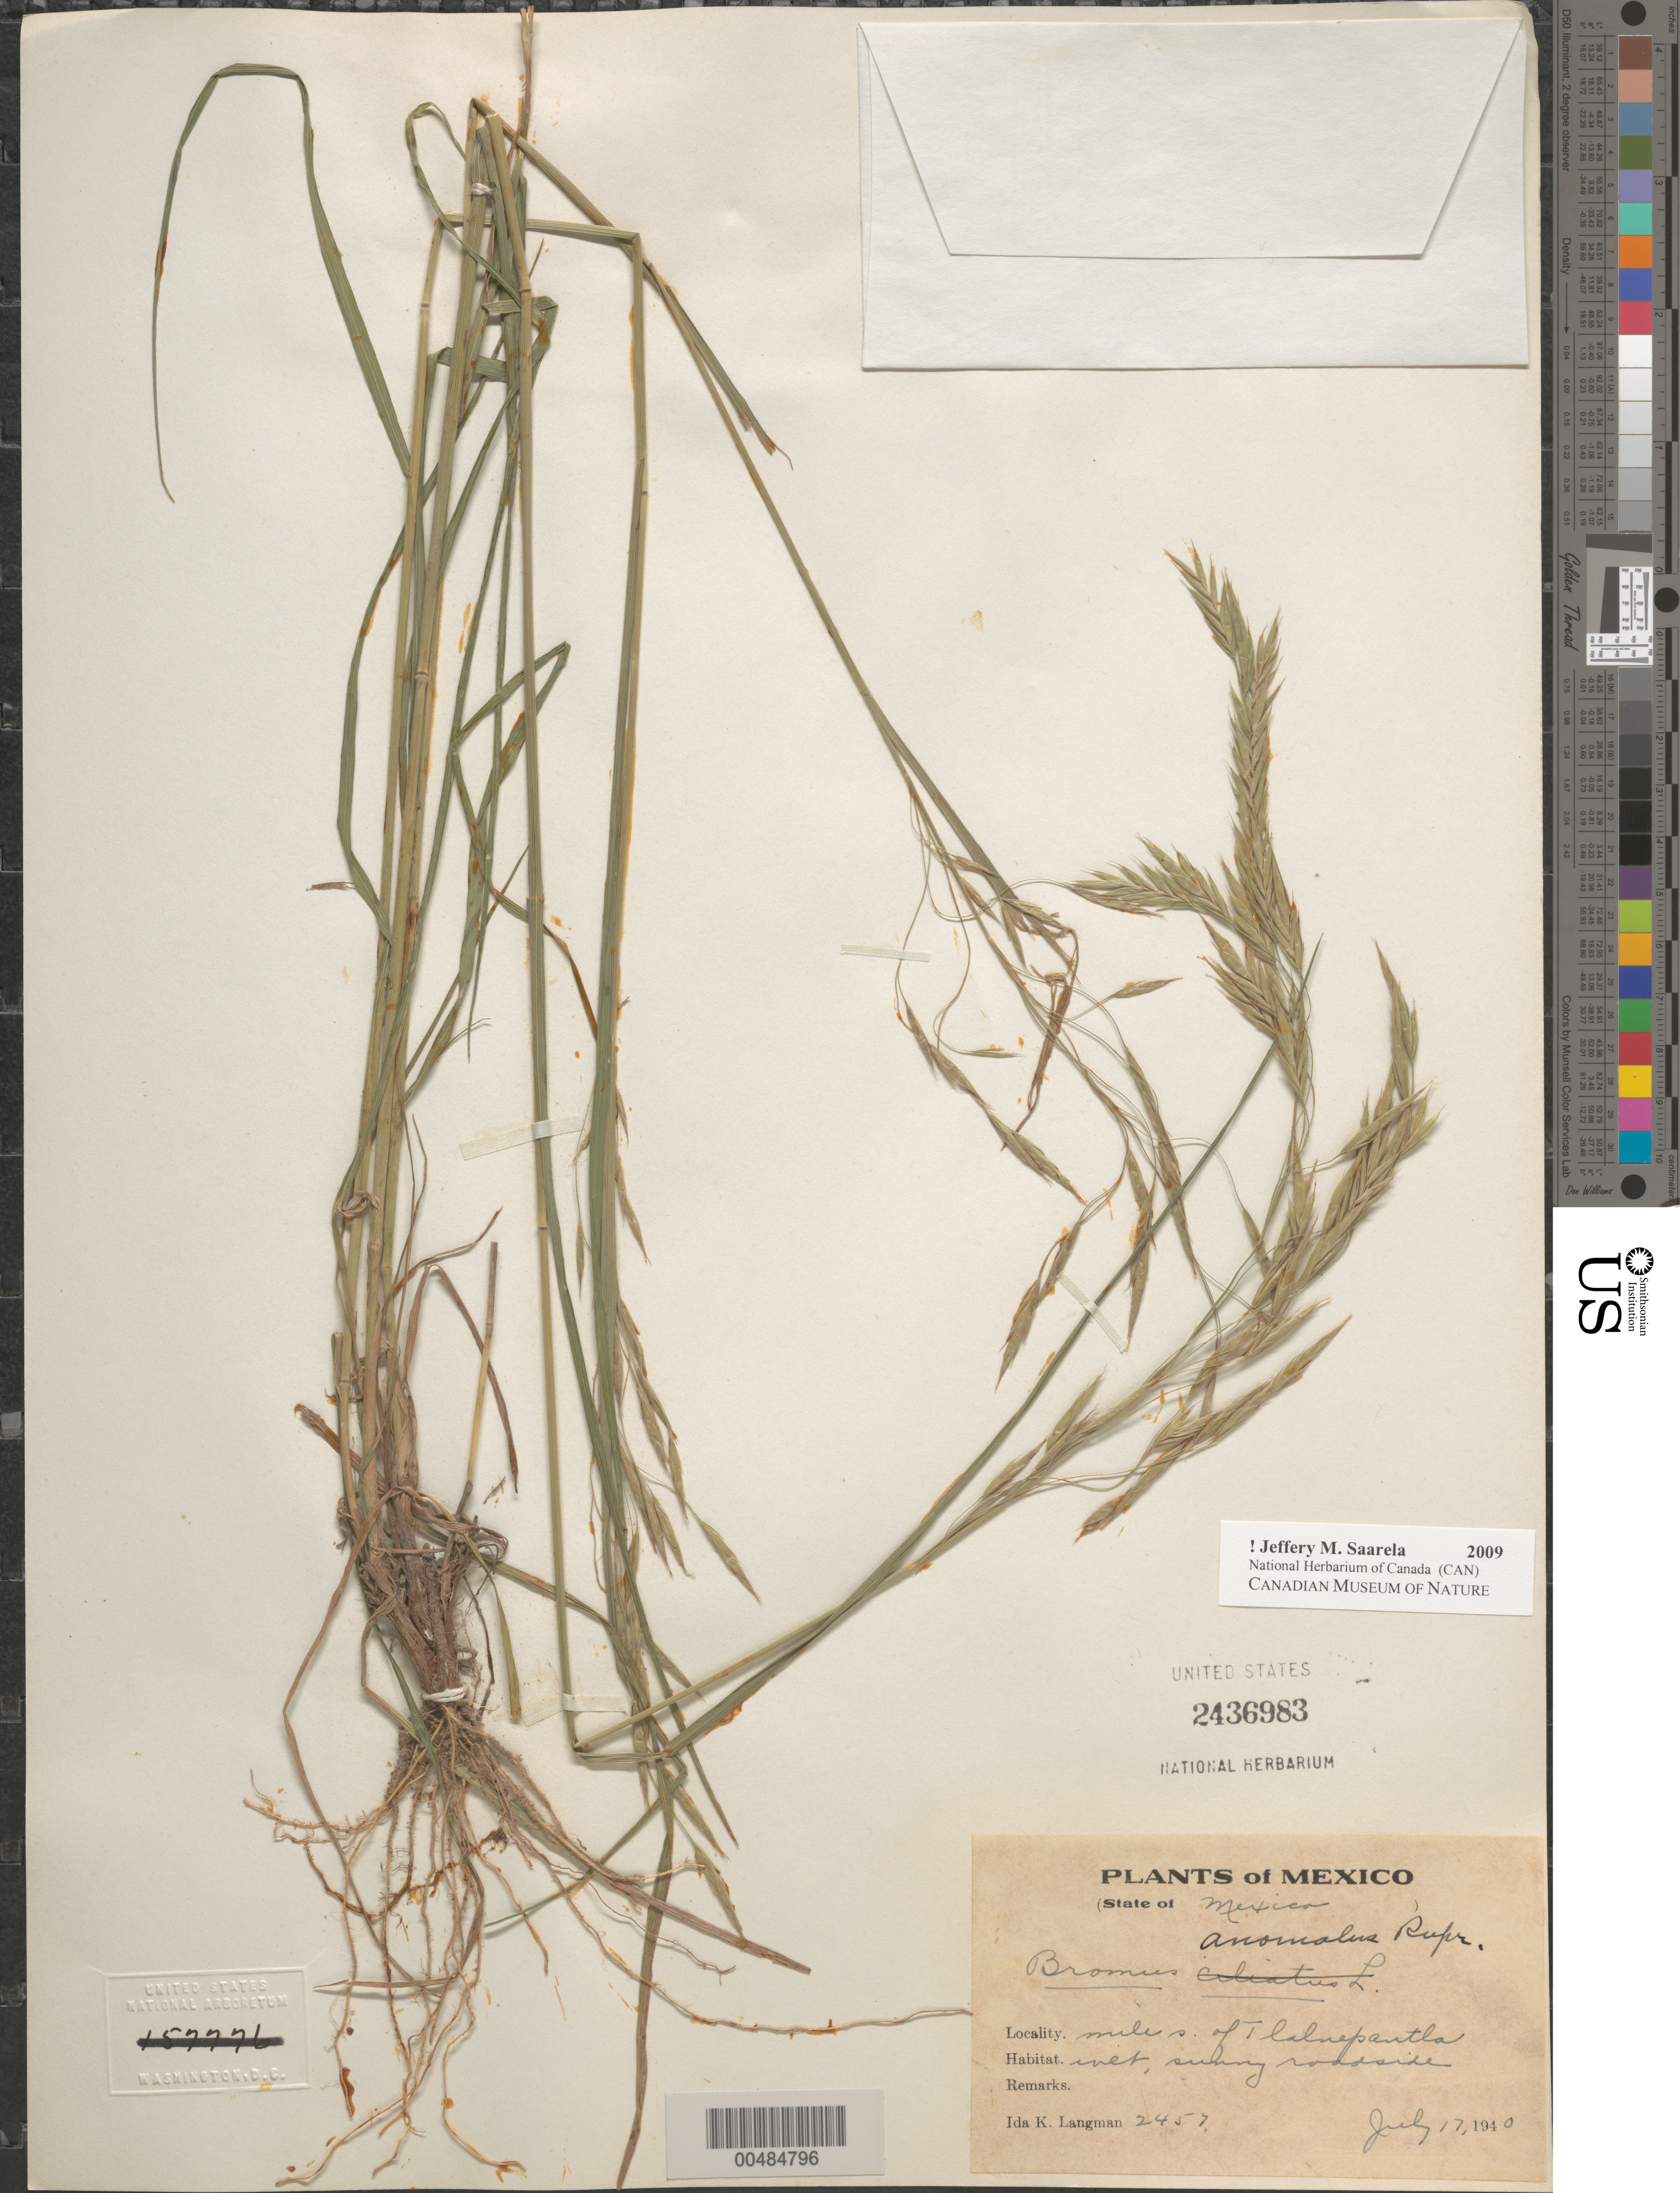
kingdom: Plantae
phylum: Tracheophyta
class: Liliopsida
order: Poales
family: Poaceae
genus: Bromus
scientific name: Bromus anomalus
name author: Rupr. ex E. Fourn.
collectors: I. Langman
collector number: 2457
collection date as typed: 17 Jul 1940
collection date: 1940-07-17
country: Mexico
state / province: México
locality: Mile S of Tlalnepantla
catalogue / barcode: US 2436983